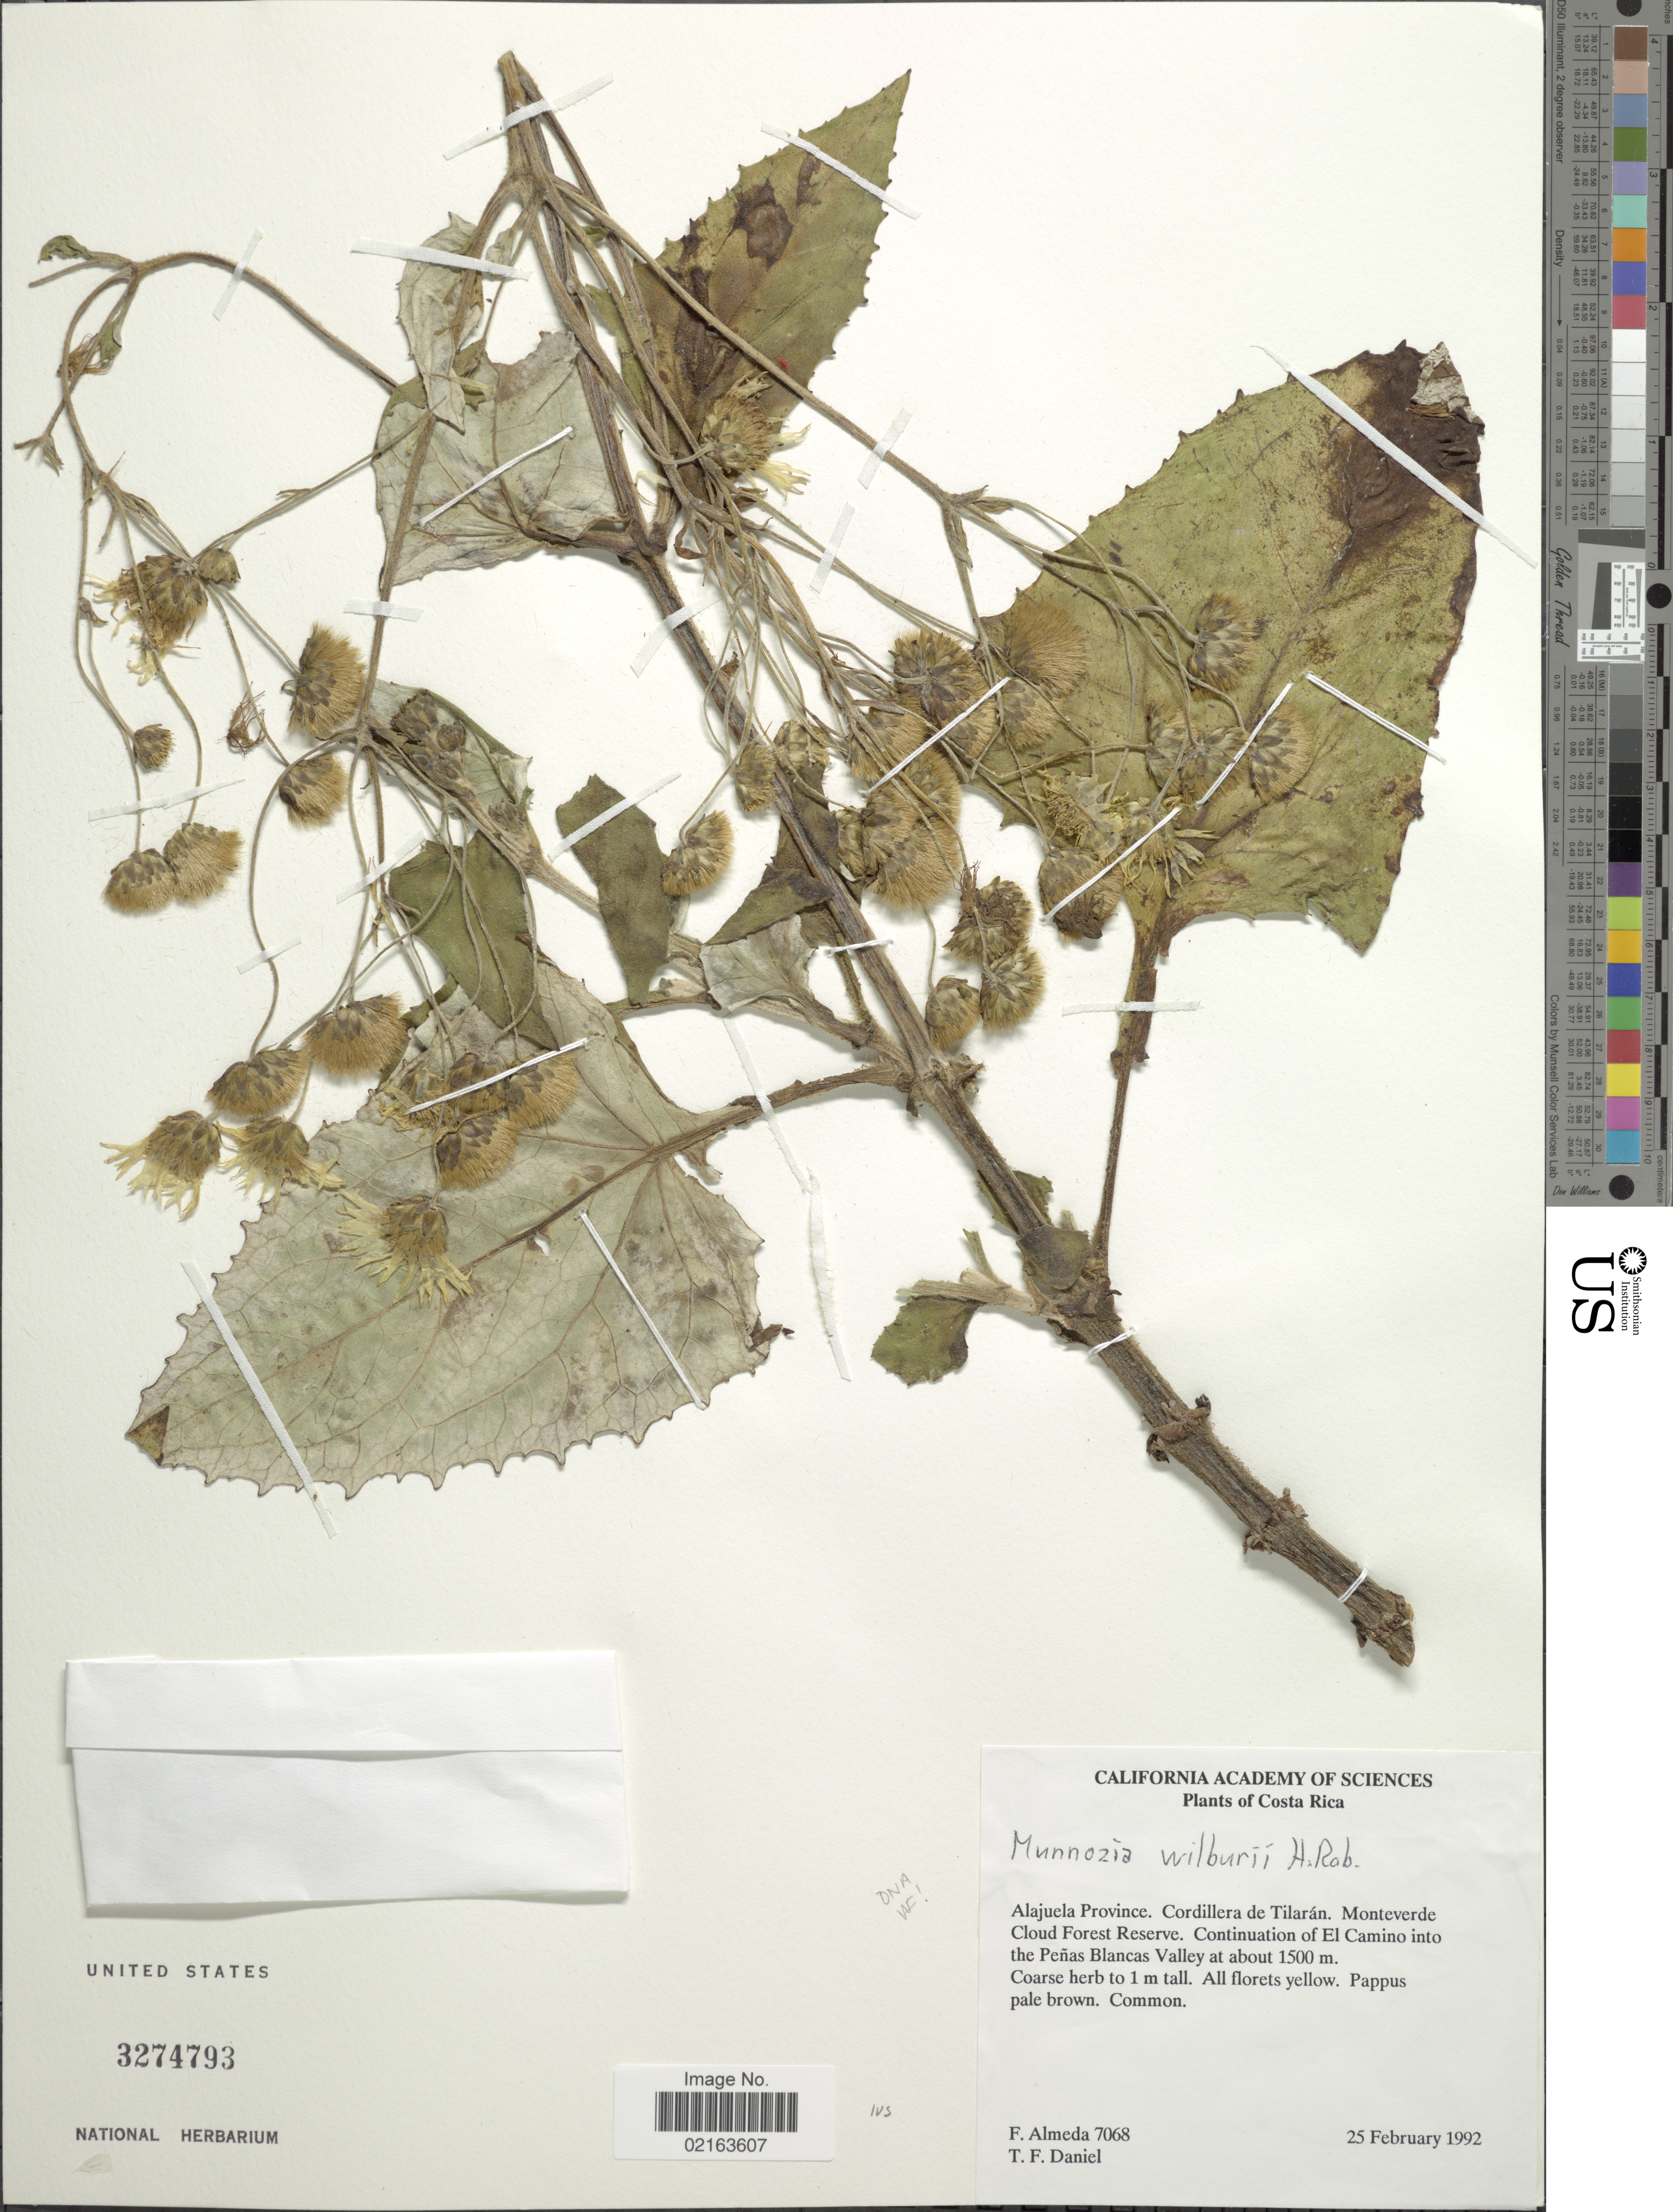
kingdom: Plantae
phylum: Tracheophyta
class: Magnoliopsida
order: Asterales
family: Asteraceae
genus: Munnozia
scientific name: Munnozia wilburii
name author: H. Rob.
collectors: F. Almeda & T. F. Daniel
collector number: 7068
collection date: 1992-02-25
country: Costa Rica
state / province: Alajuela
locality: Alajuela Province. Cordillera de Tilarán. Monteverde Cloud Forest Reserva. Continuation of El Camino into the Peñas Blancas Valley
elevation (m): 1500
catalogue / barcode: US 3274793